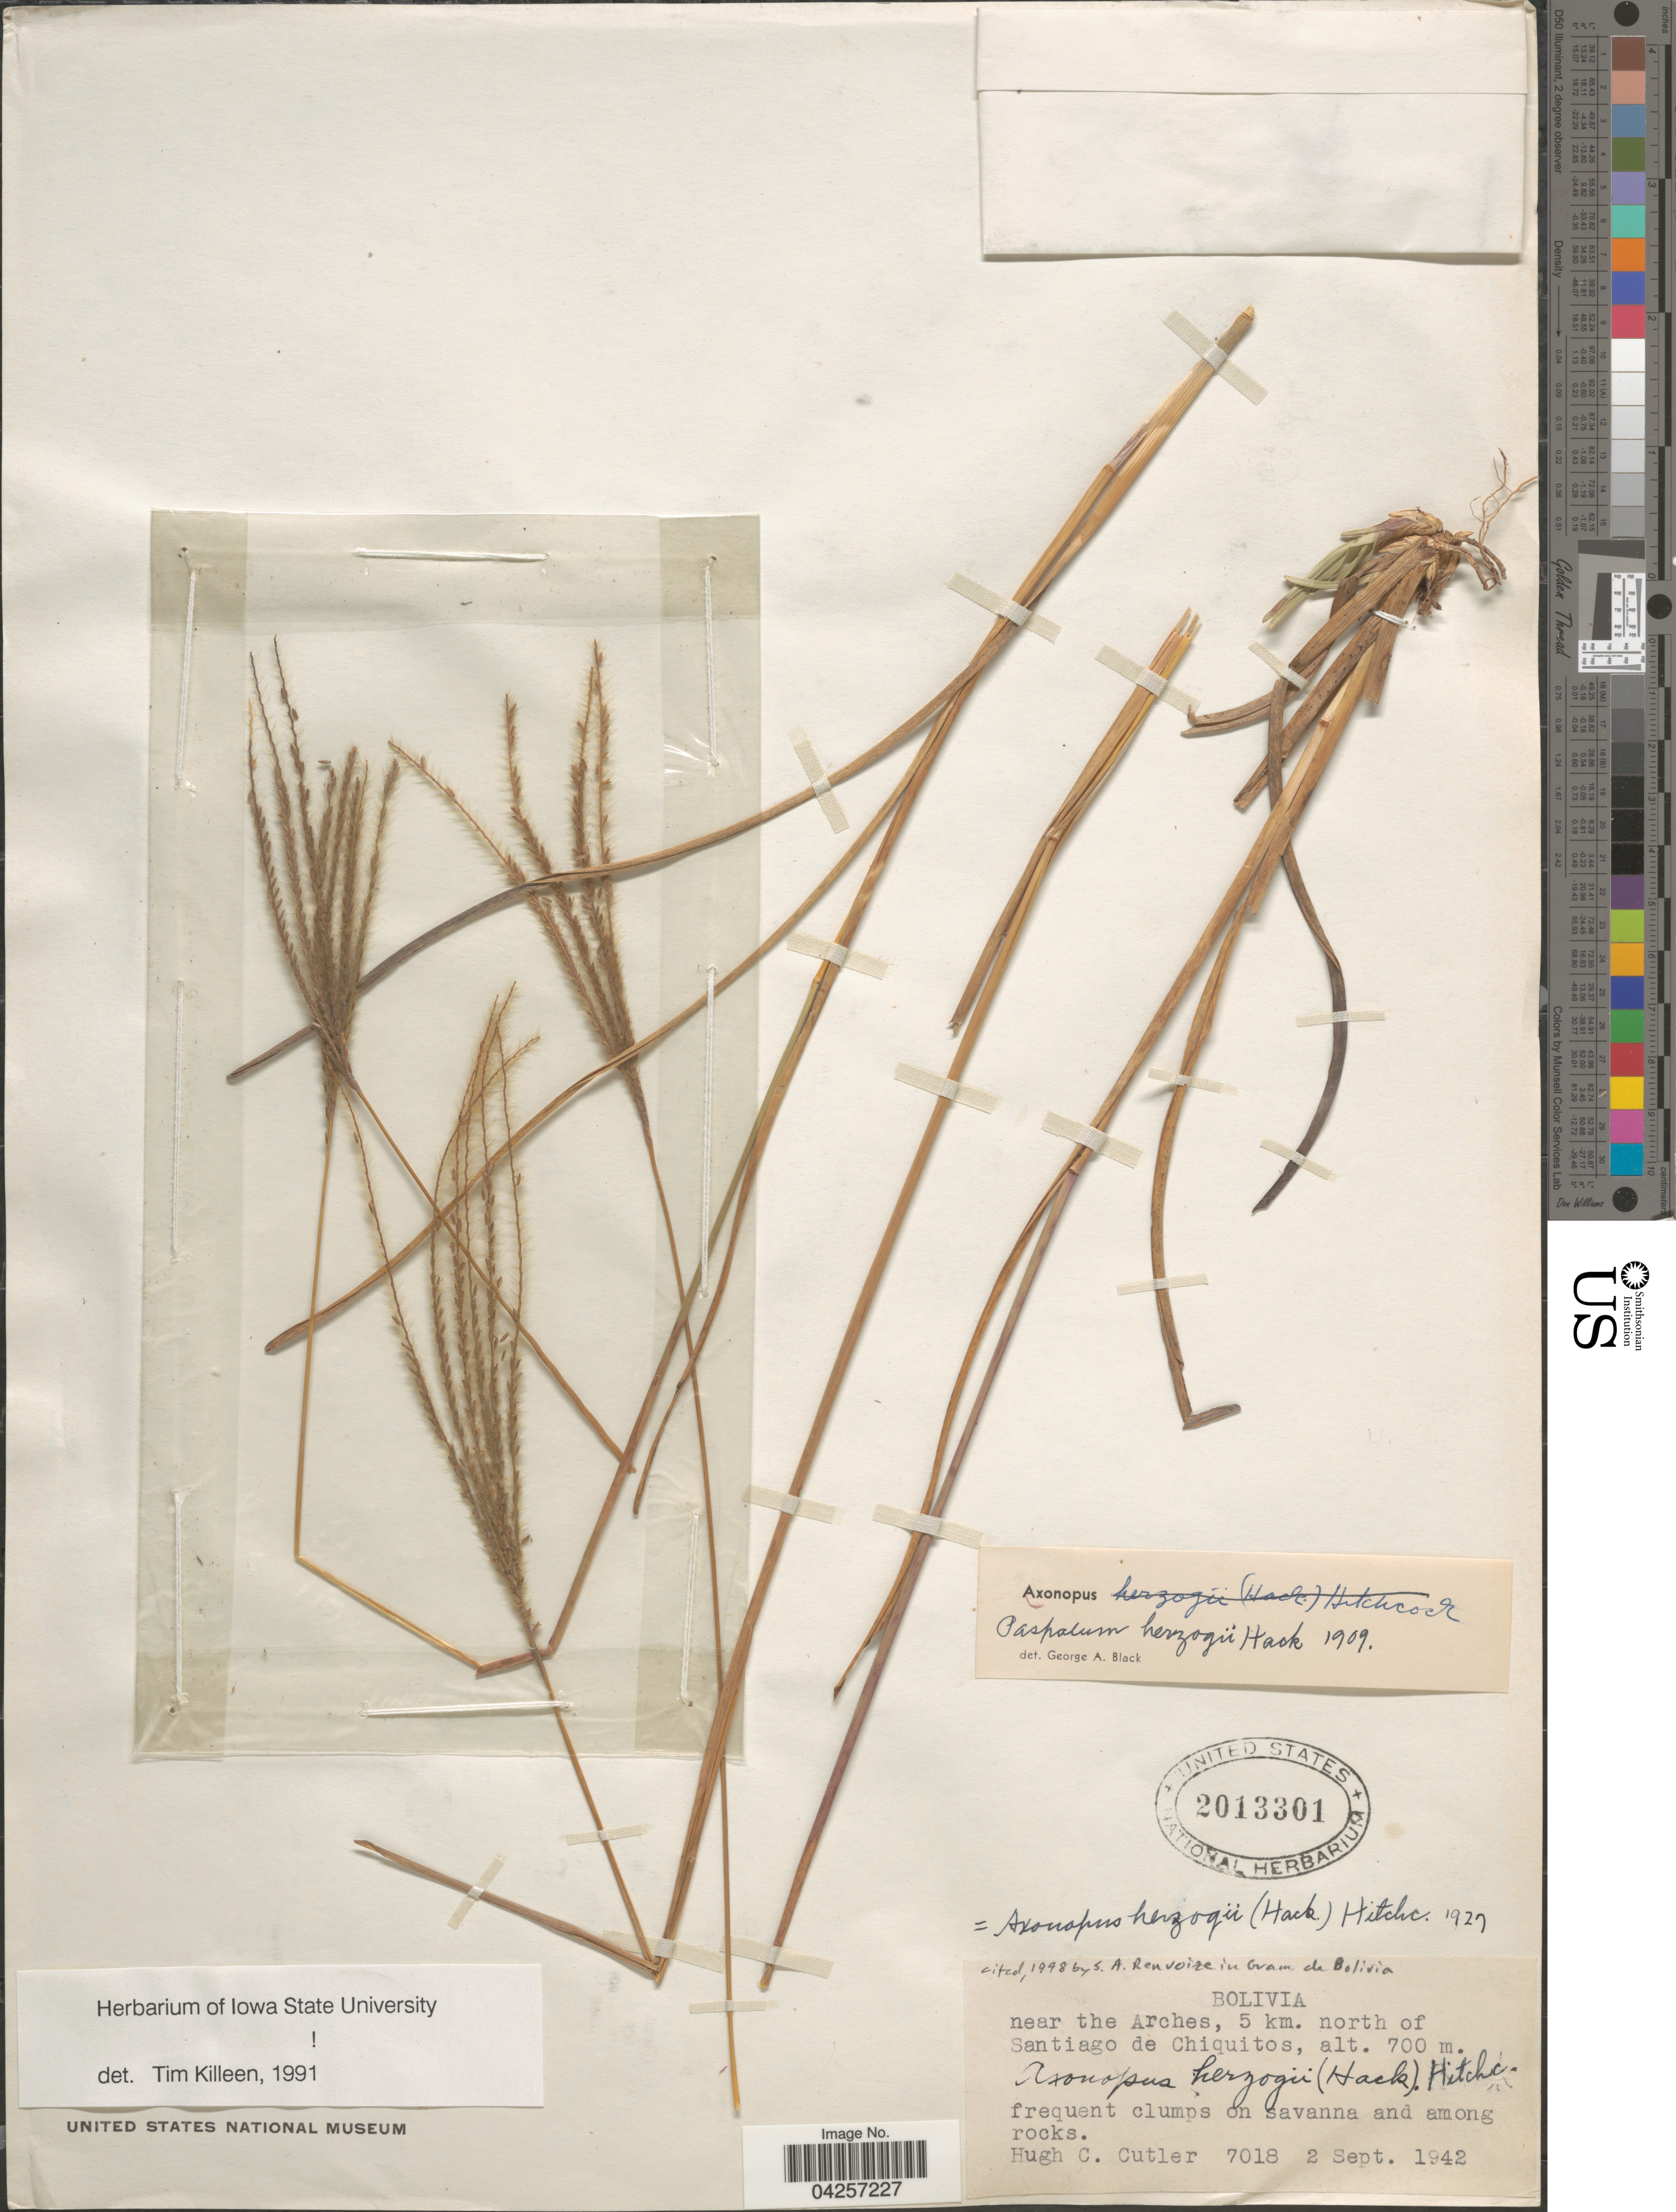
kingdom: Plantae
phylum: Tracheophyta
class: Liliopsida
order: Poales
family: Poaceae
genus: Axonopus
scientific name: Axonopus herzogii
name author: (Hack.) Hitchc.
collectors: H. C. Cutler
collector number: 7018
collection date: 1942-09-02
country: Bolivia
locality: Near the Arches, 5 km. north of Santiago de Chiquitos.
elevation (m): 700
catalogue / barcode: US 2013301